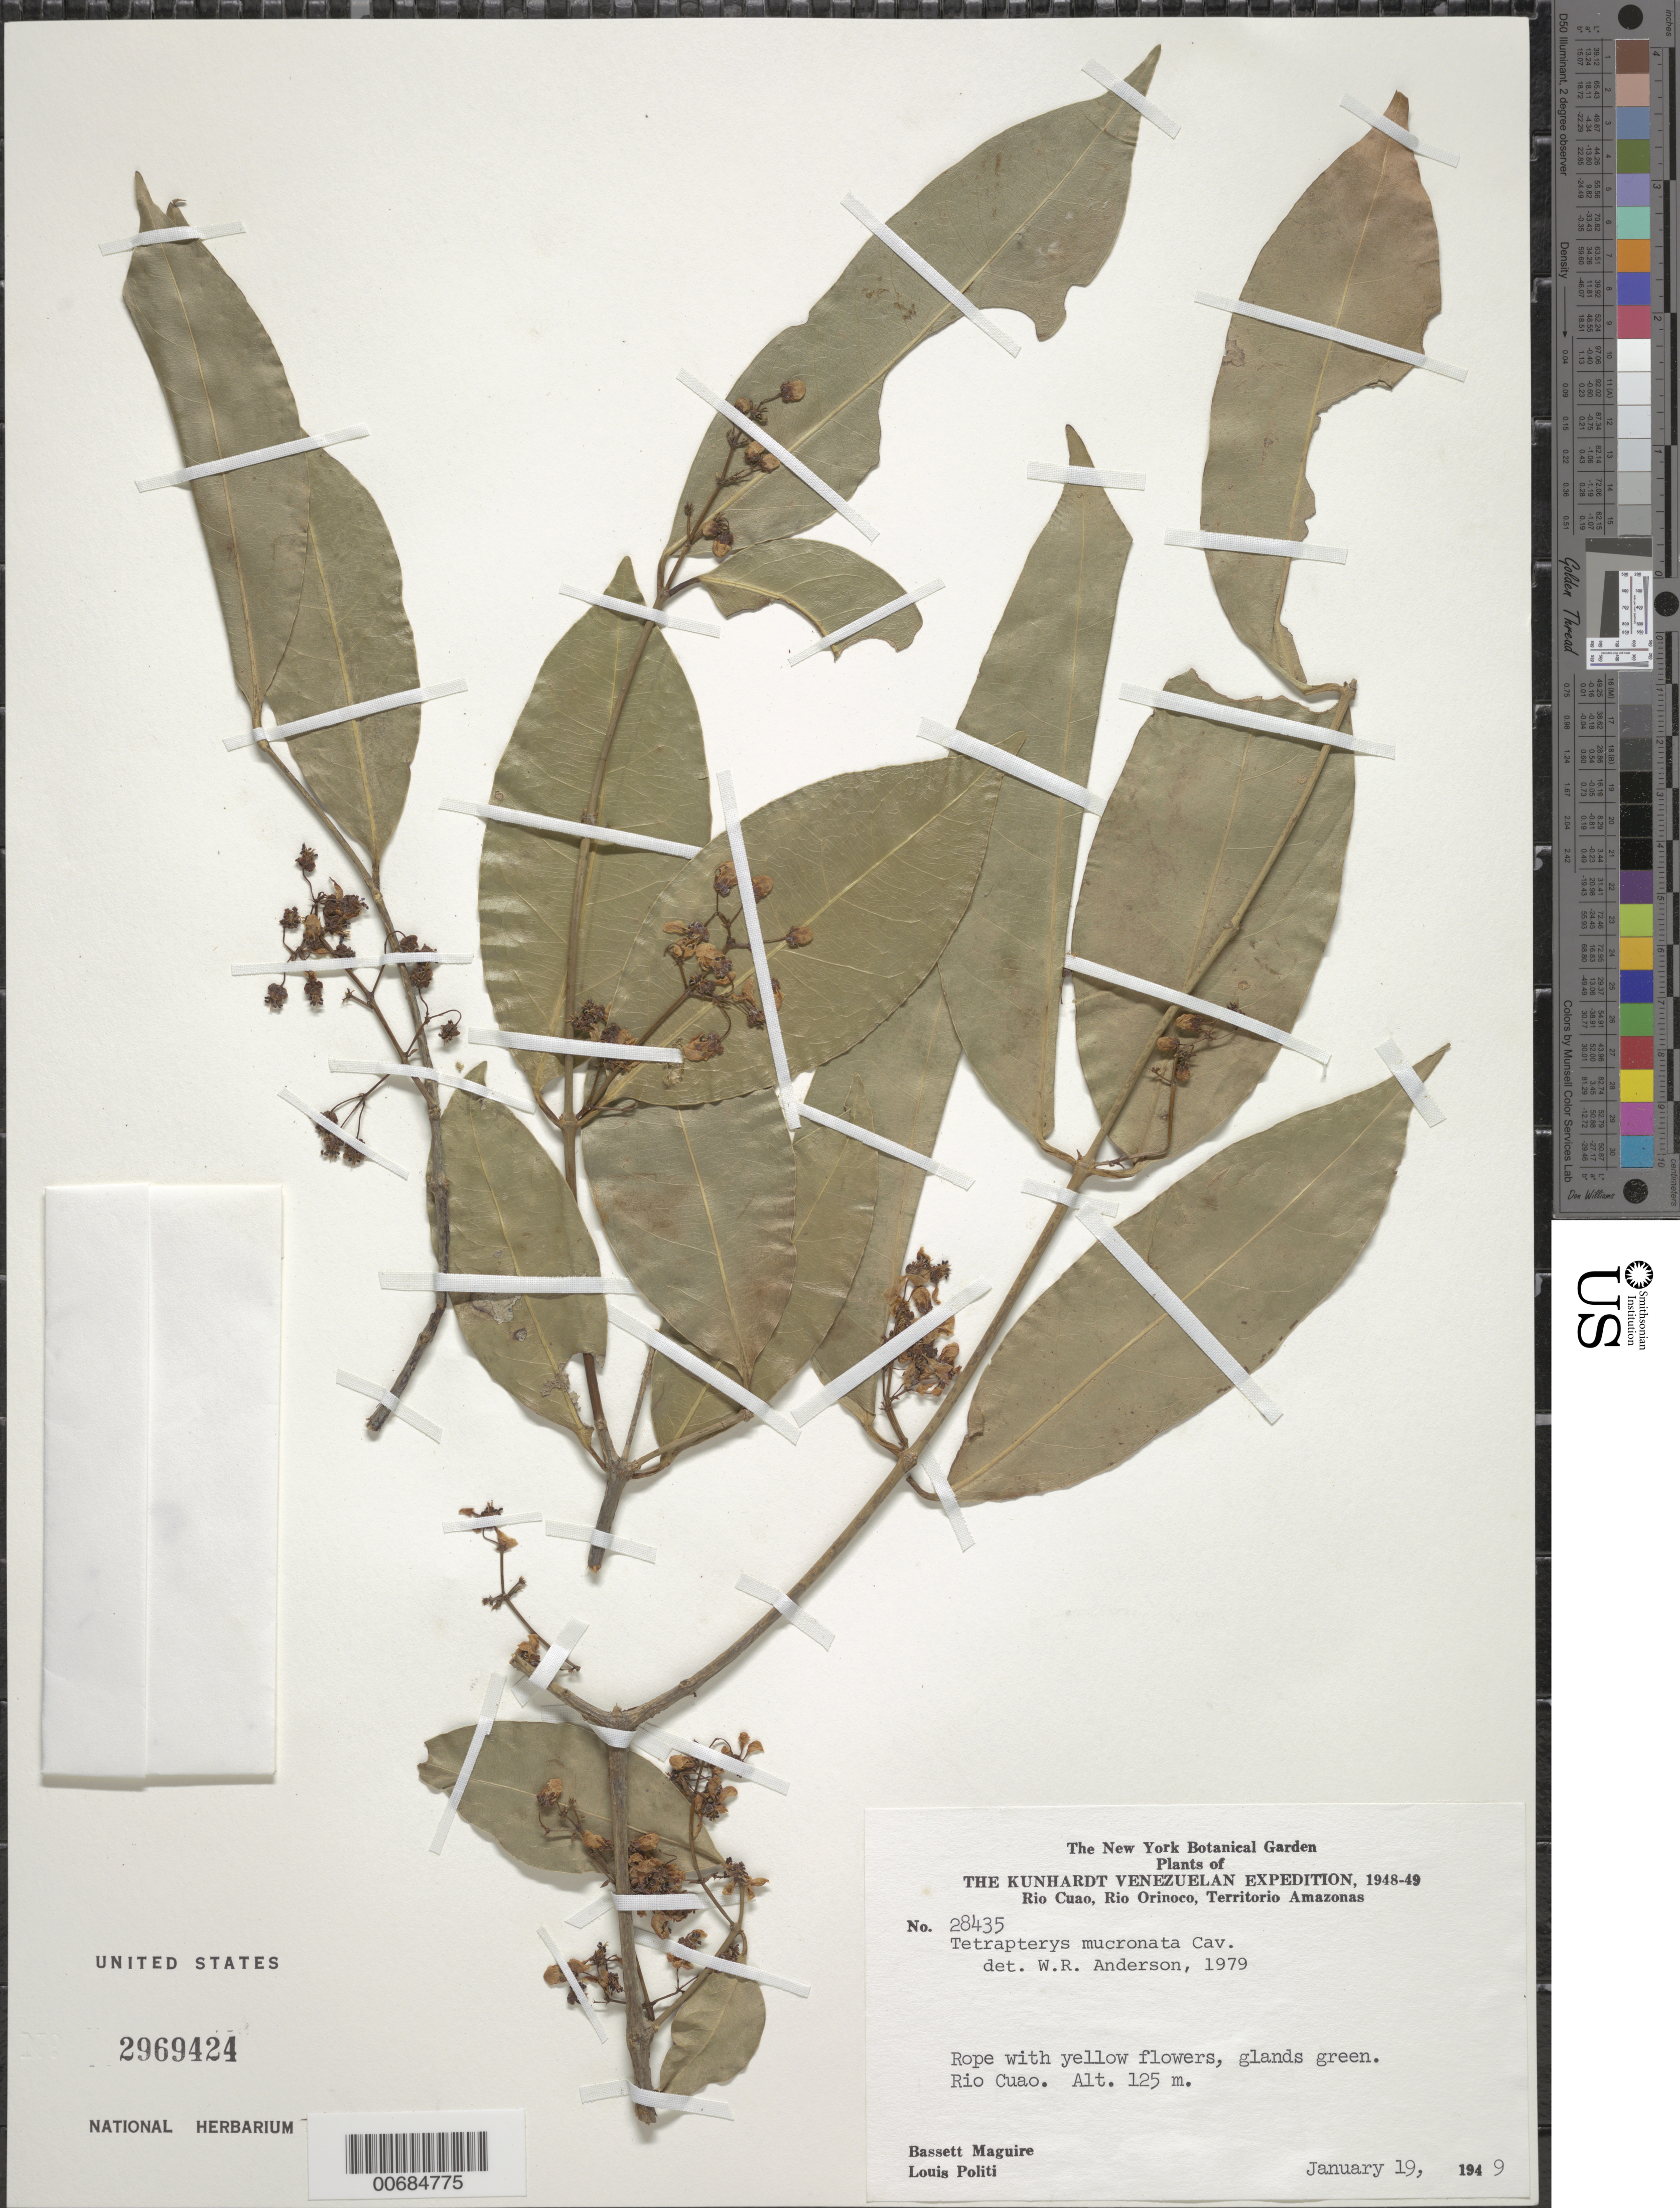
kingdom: Plantae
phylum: Tracheophyta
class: Magnoliopsida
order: Malpighiales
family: Malpighiaceae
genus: Tetrapterys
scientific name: Tetrapterys mucronata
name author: Cav.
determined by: Anderson, W. R., (MICH), University of Michigan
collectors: B. Maguire & L. Politi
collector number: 28435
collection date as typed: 19-Jan-49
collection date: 1949-01-19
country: Venezuela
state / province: Amazonas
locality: Cerro Sipapo (Paráque), Base Camp, Río Cuao, Río Orinoco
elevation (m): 125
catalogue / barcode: US 2969424